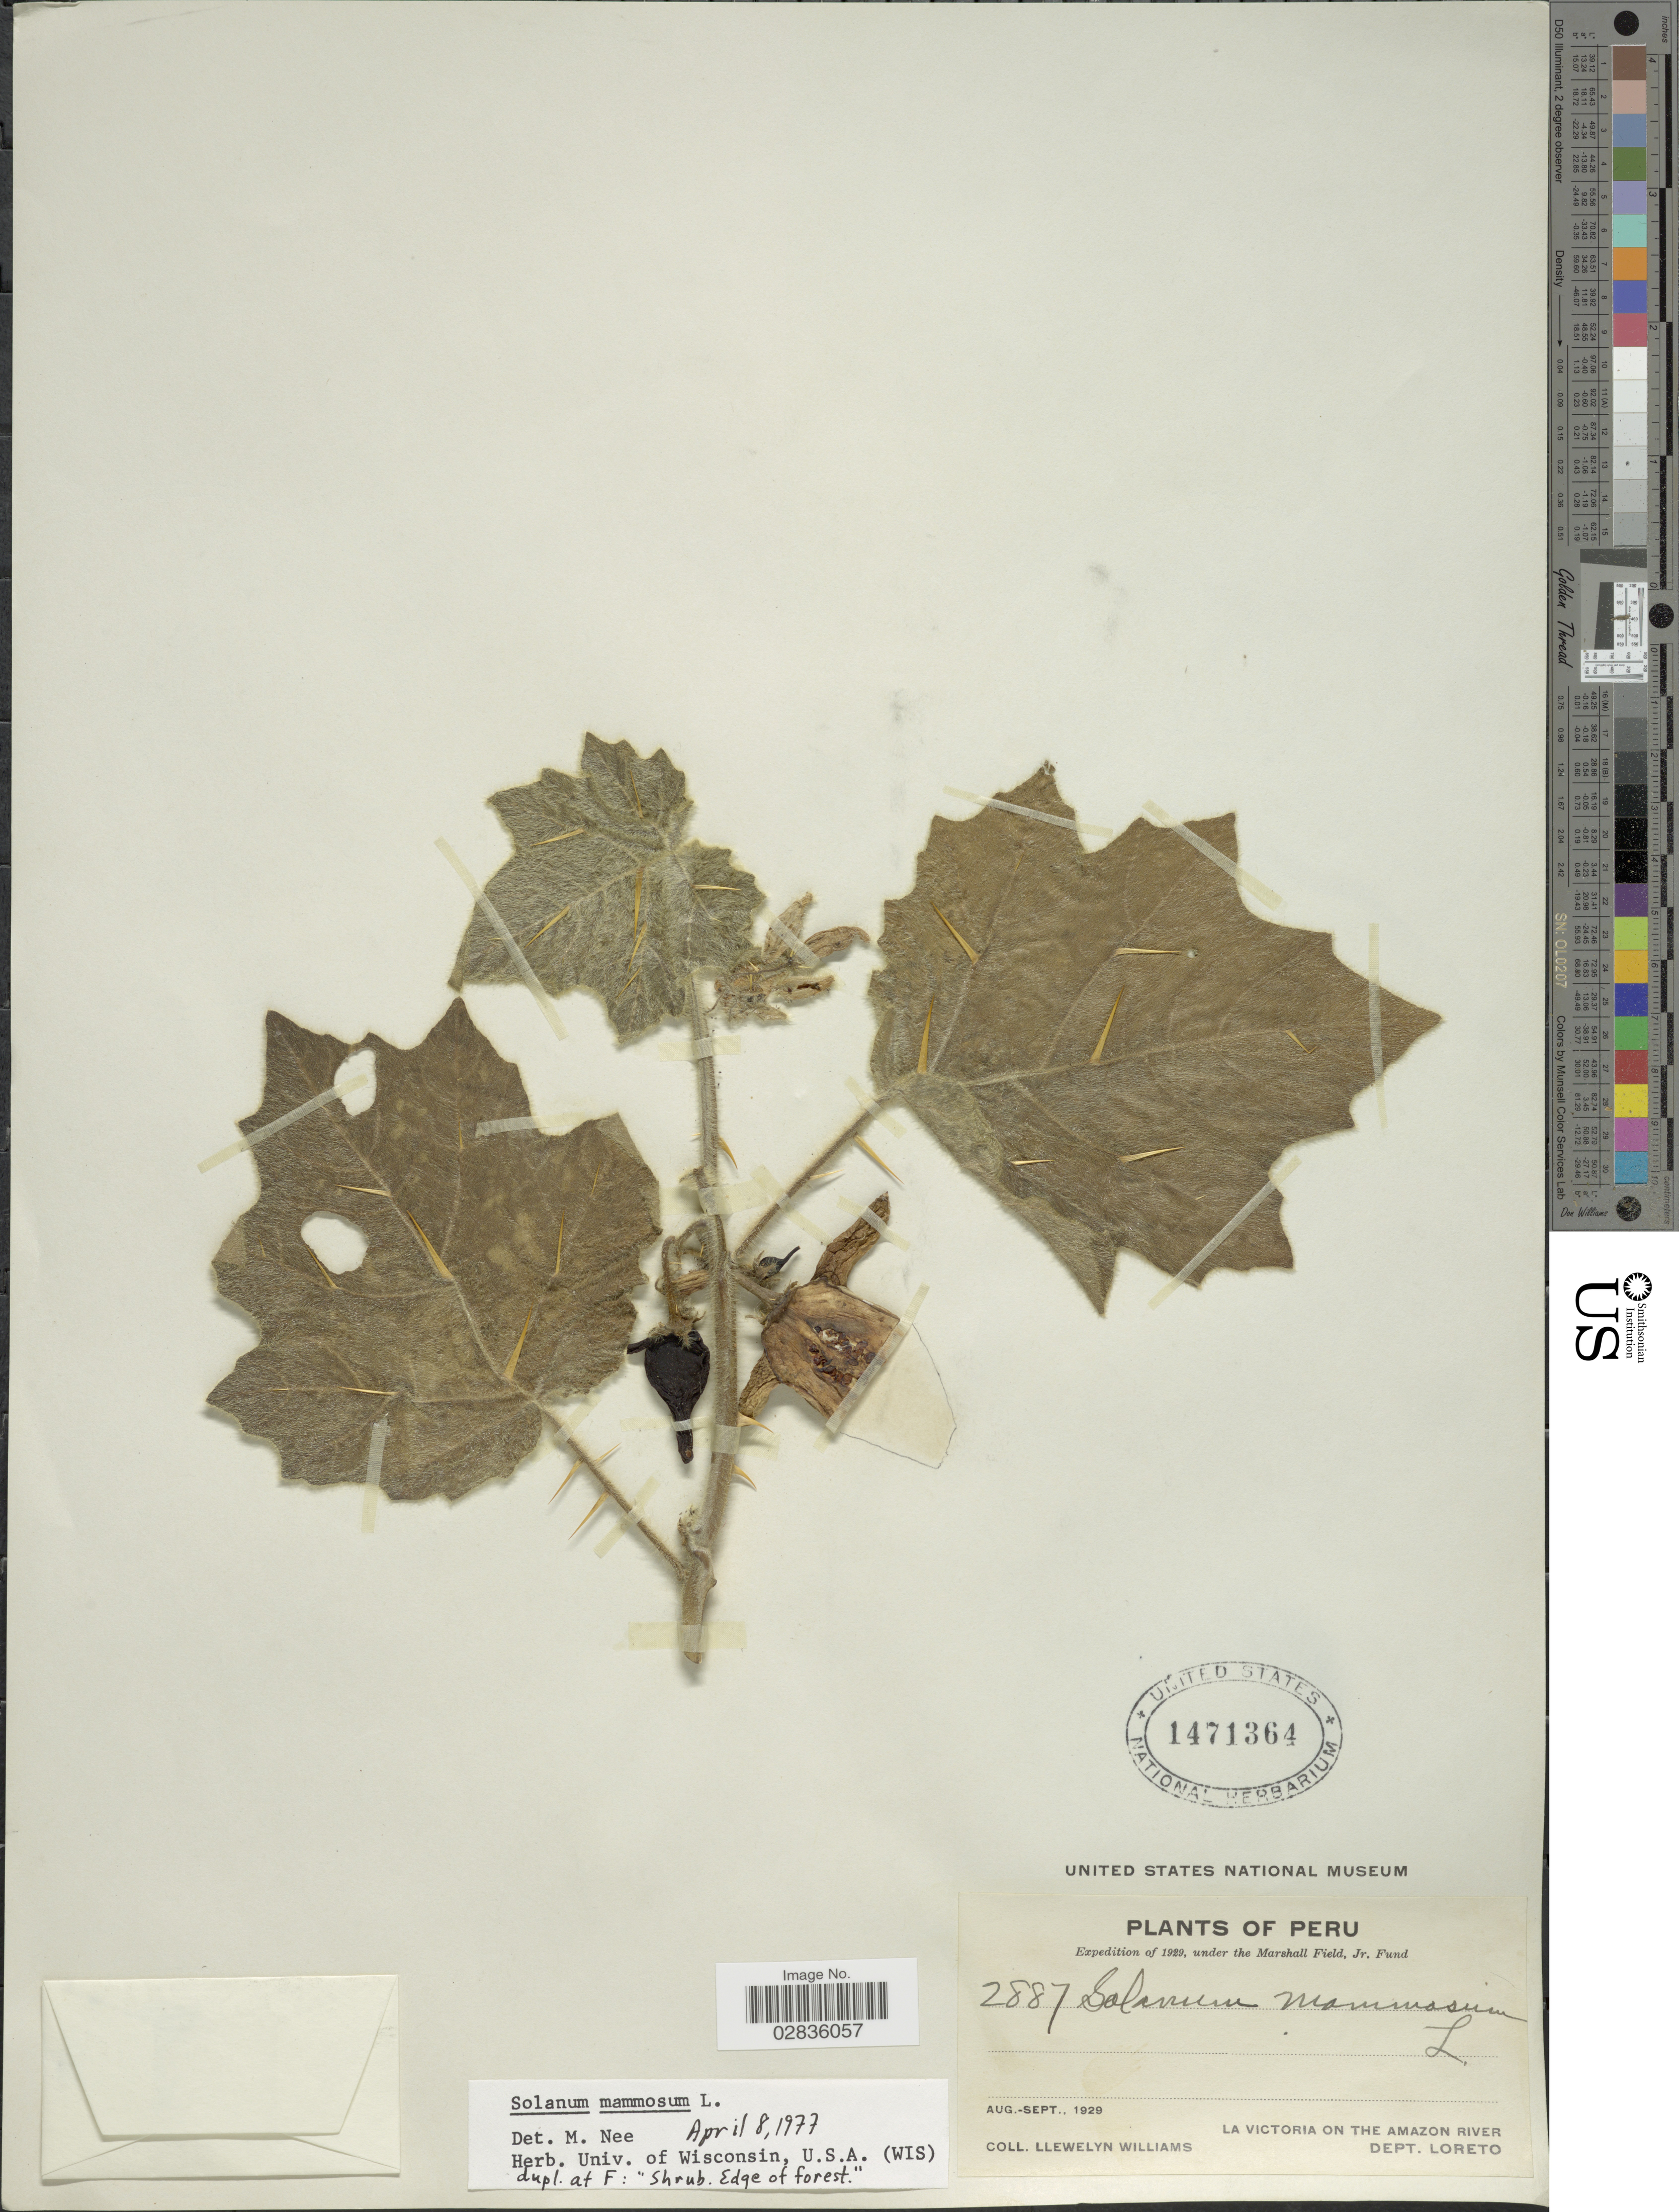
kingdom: Plantae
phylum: Tracheophyta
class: Magnoliopsida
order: Solanales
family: Solanaceae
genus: Solanum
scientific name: Solanum mammosum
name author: L.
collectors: Ll. Williams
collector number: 2887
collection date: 1929-08/1929-09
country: Peru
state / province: Loreto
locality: La Victoria on the Amazon river. Dept. Loreto.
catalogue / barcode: US 1471364